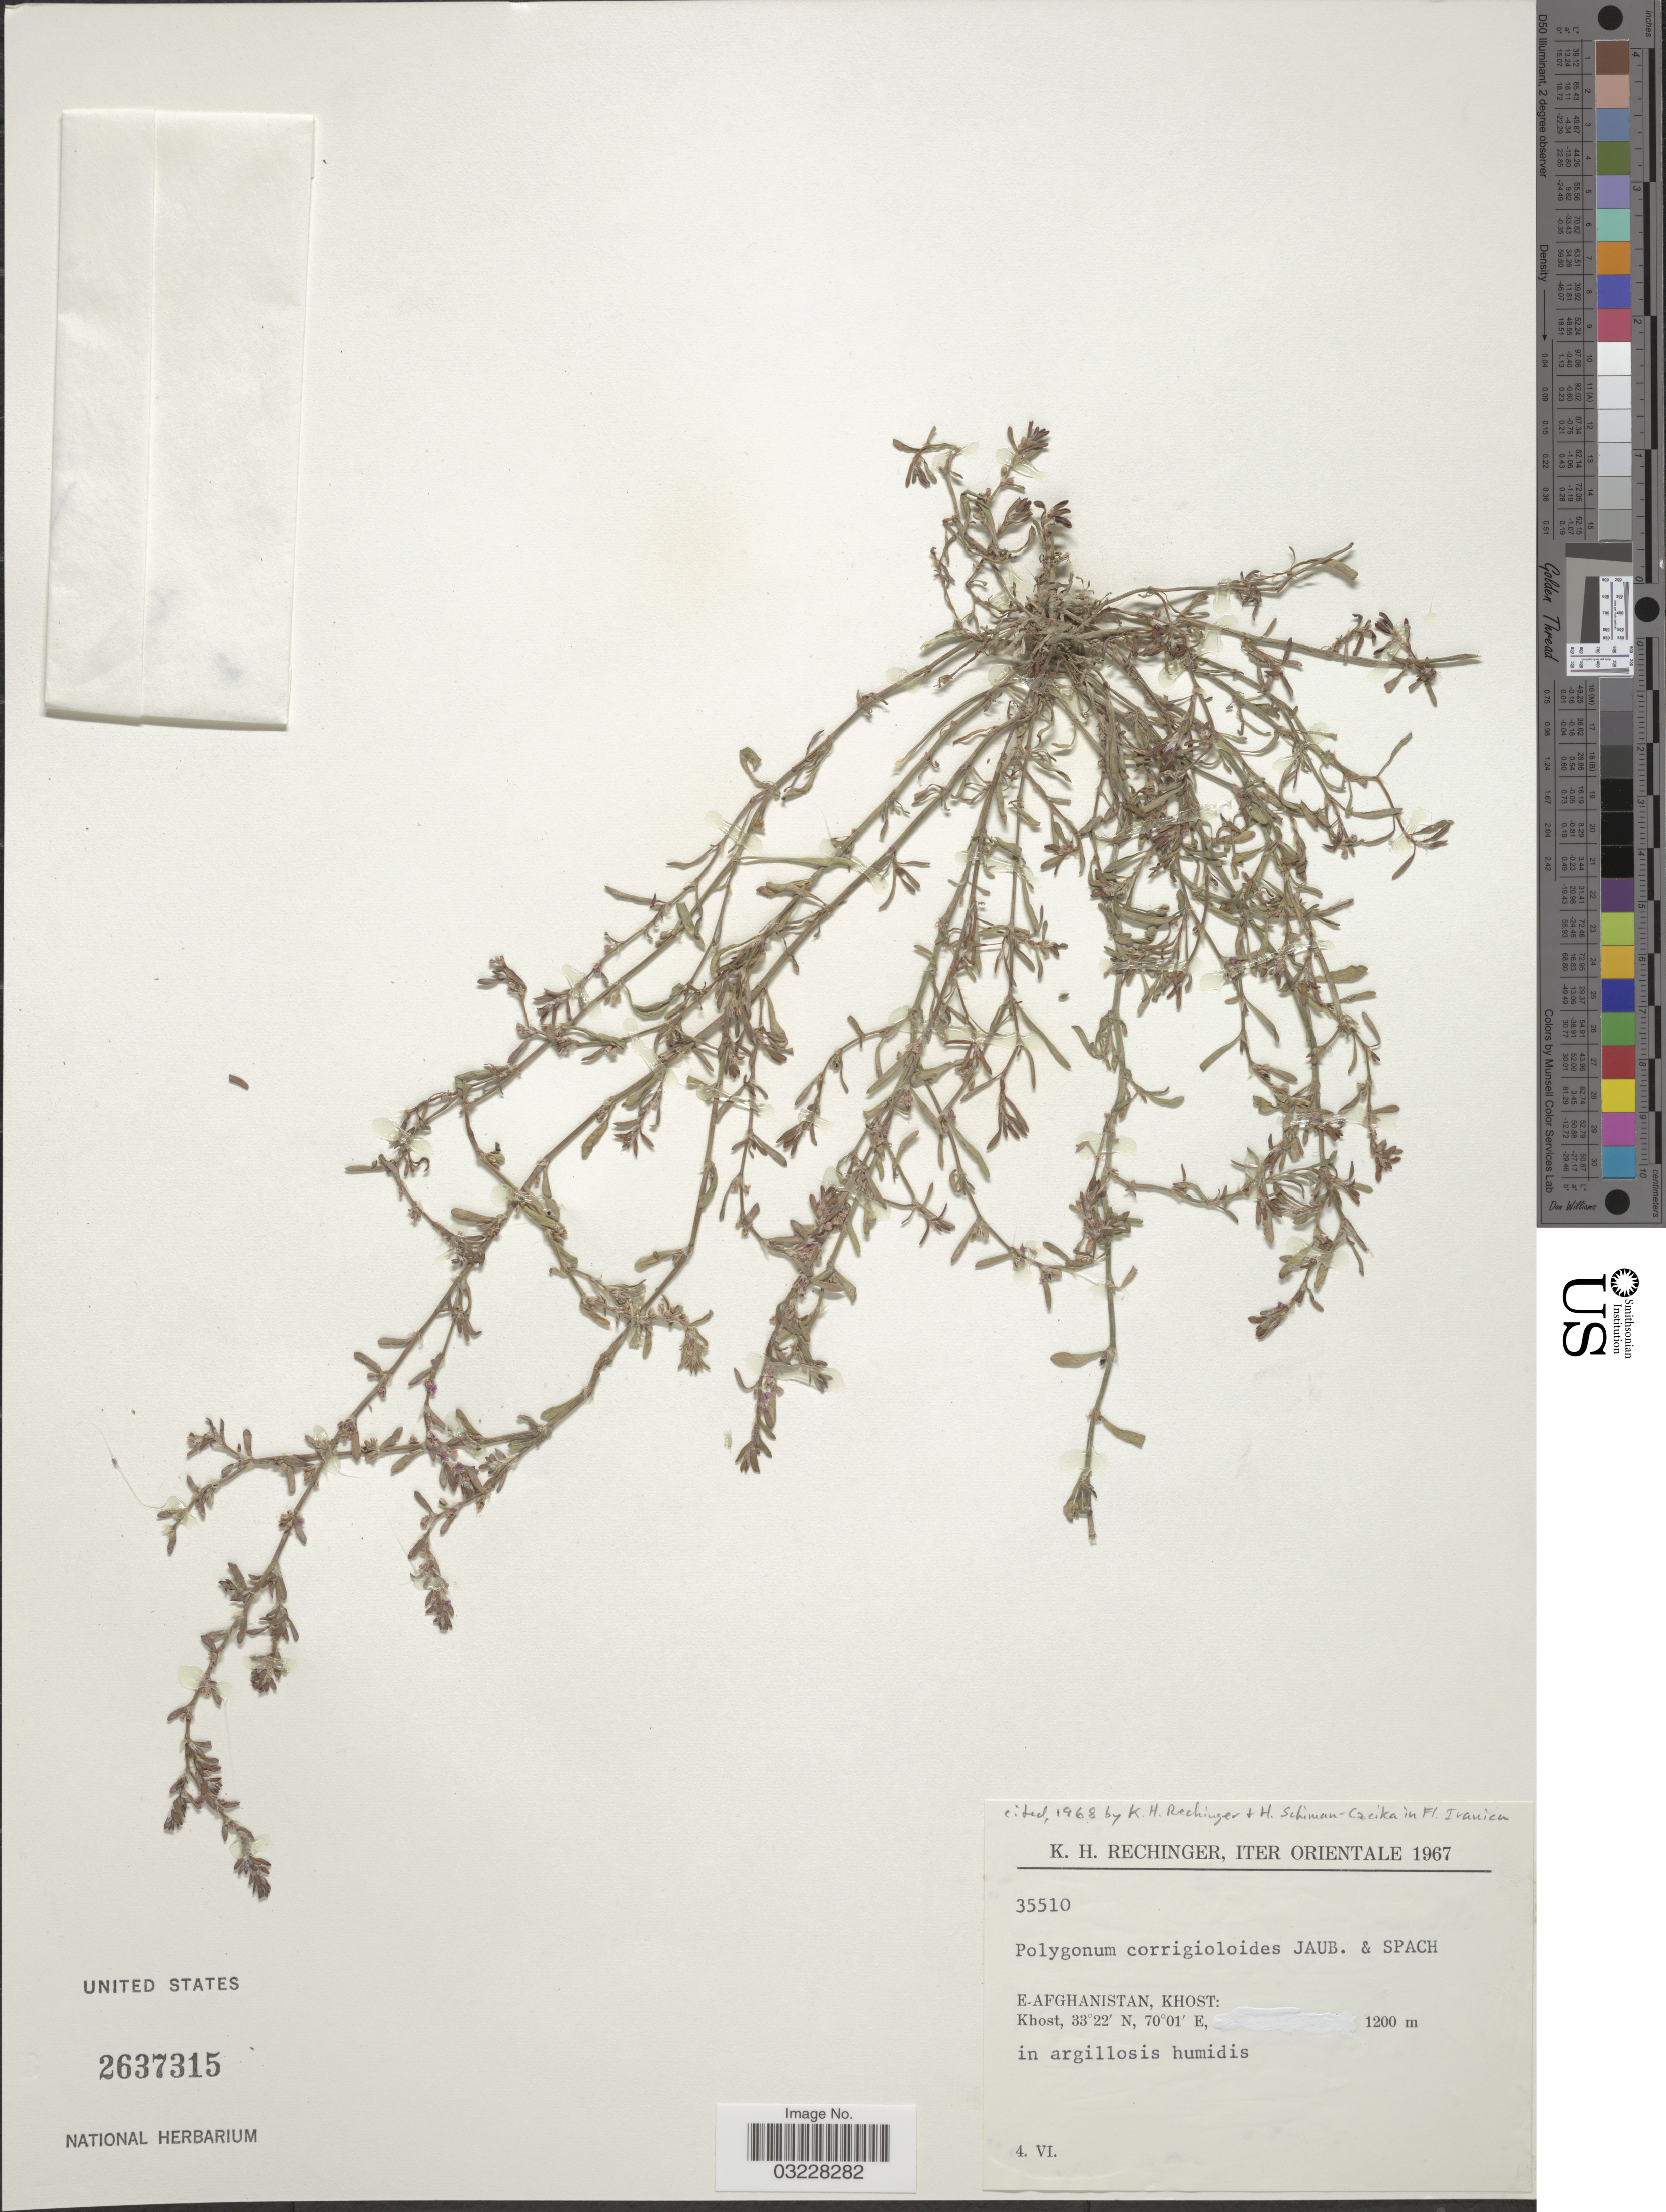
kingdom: Plantae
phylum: Tracheophyta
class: Magnoliopsida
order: Caryophyllales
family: Polygonaceae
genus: Polygonum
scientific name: Polygonum corrigioloides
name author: Jaub. & Spach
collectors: K. H. Rechinger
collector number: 35510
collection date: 1967-06-04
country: Afghanistan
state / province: Khost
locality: E-Afghanistan, Khost: Khost.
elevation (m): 1200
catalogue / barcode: US 2637315